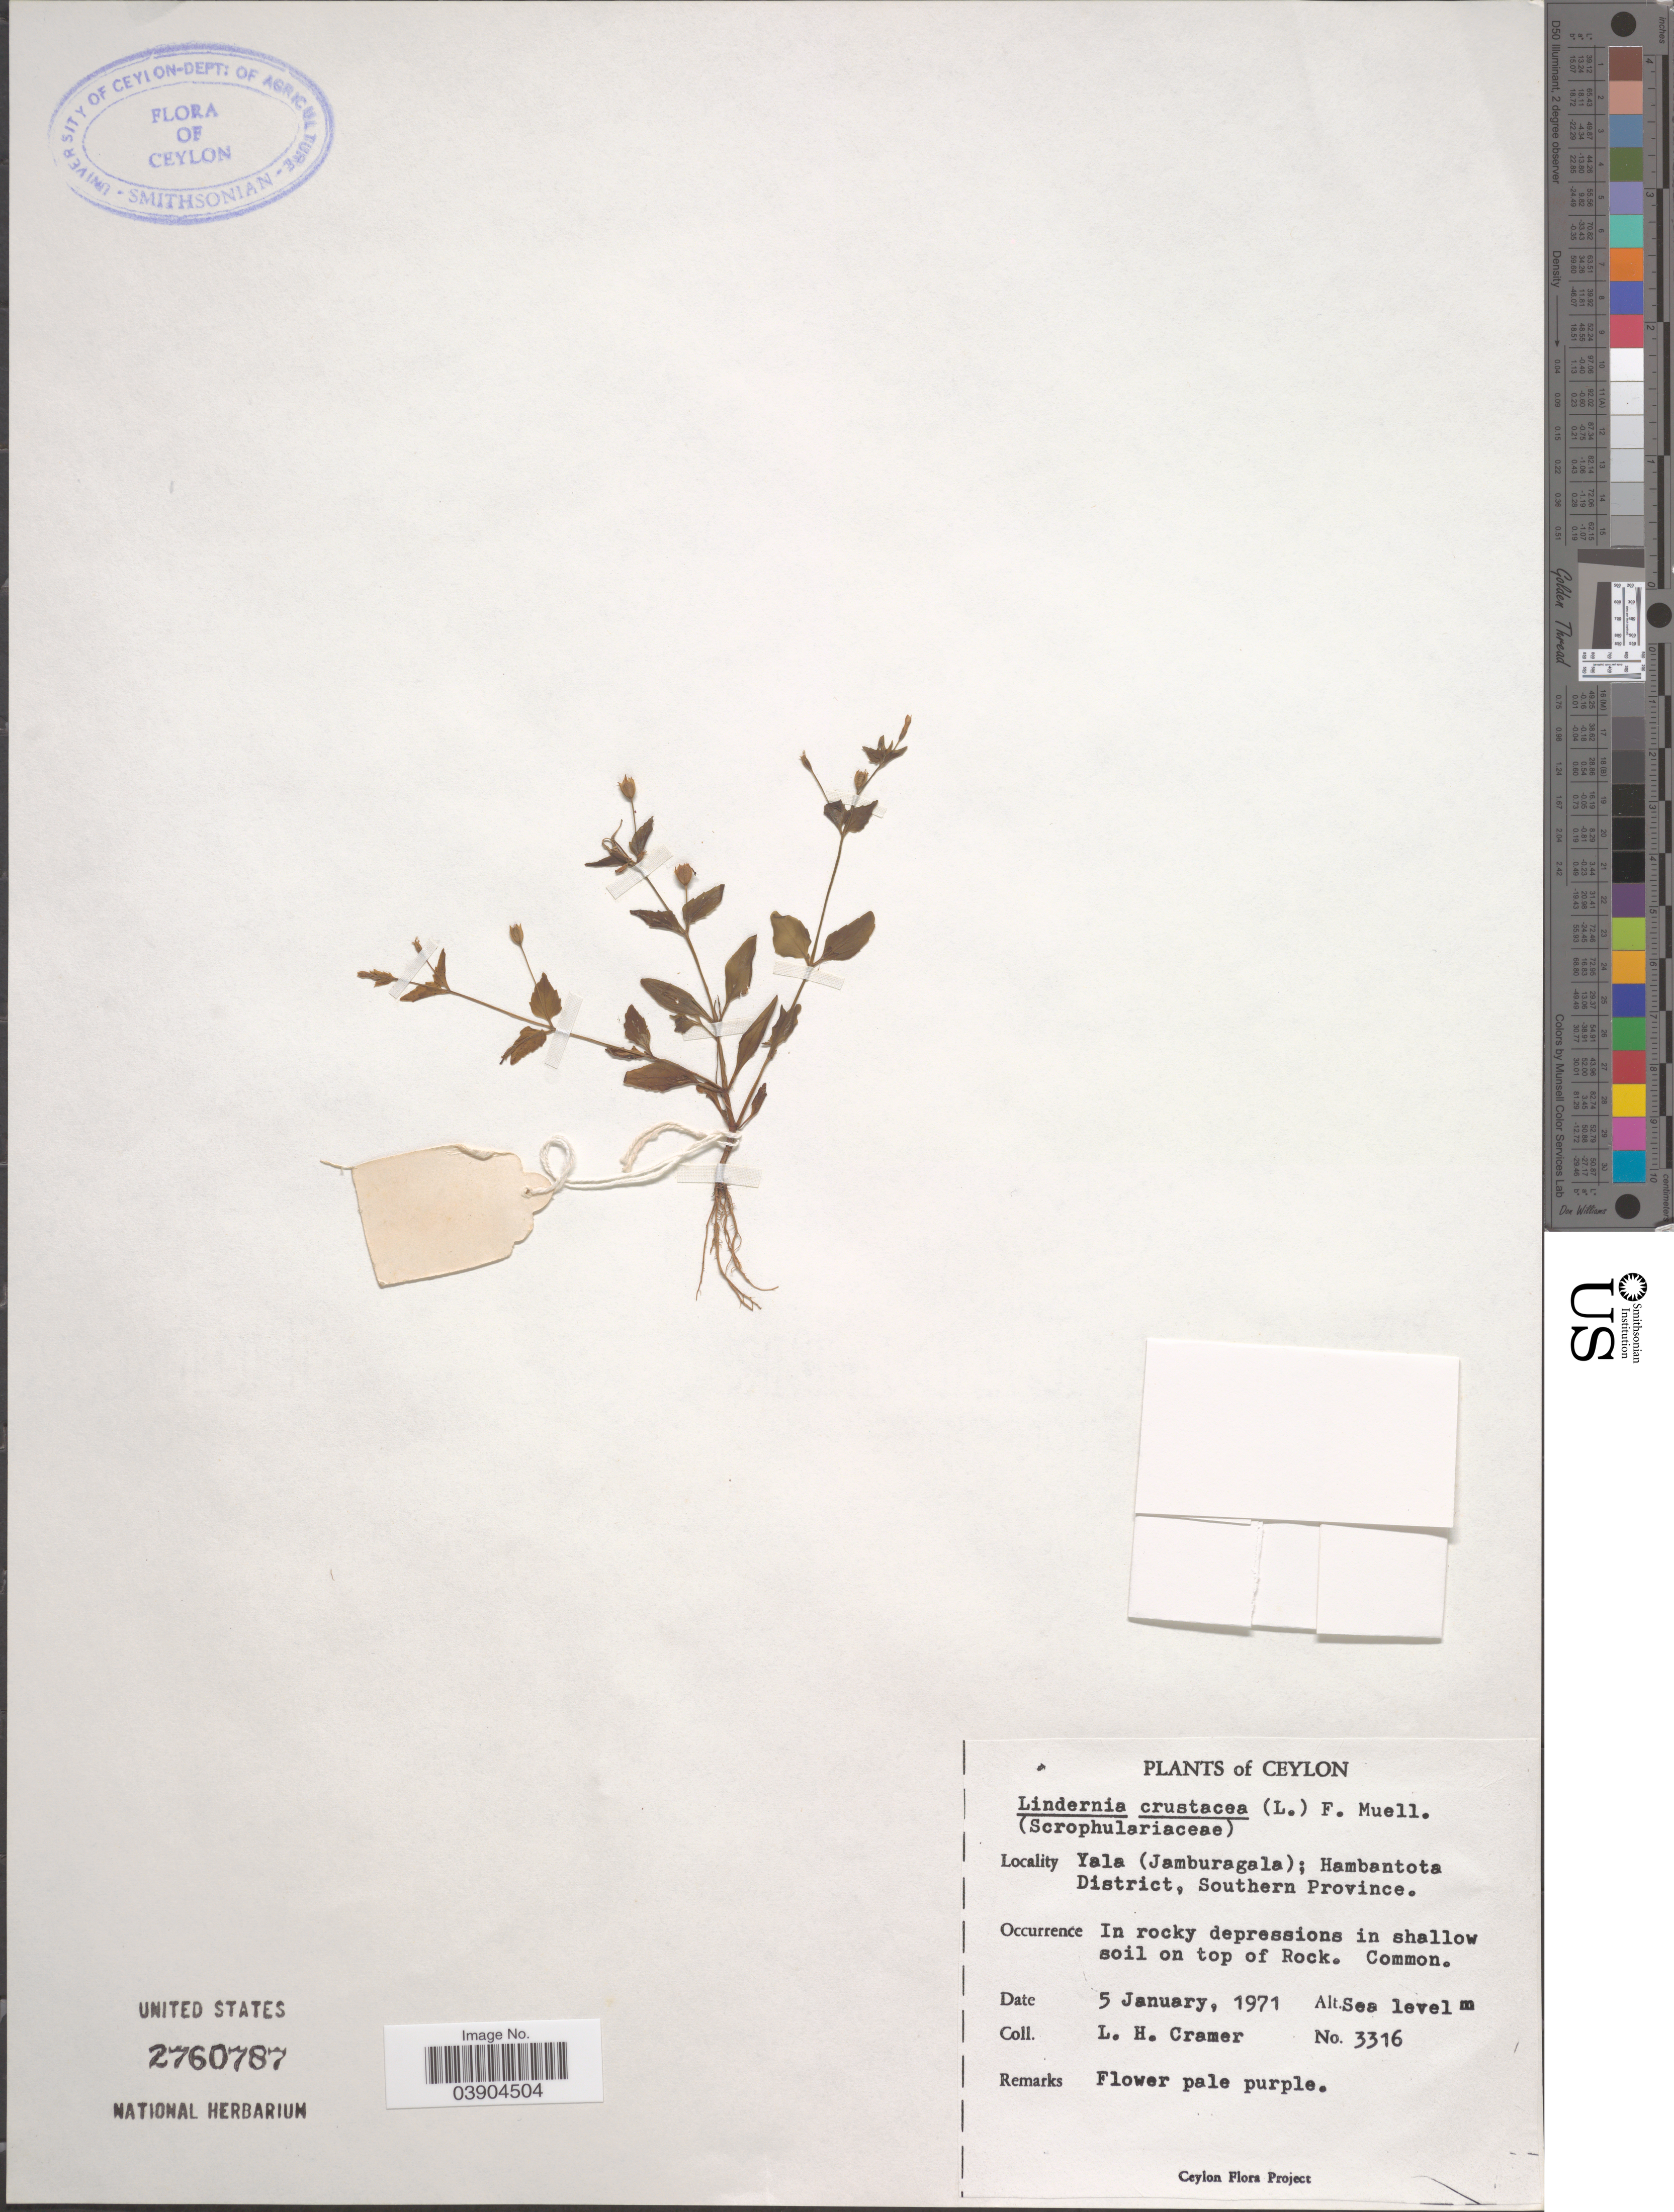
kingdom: Plantae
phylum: Tracheophyta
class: Magnoliopsida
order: Lamiales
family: Linderniaceae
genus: Lindernia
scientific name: Lindernia crustacea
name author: (L.) F. Muell.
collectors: L. H. Cramer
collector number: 3316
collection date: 1971-01-05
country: Sri Lanka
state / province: Southern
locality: Ceylon. Yala (Jamburagala); Hambantota District. In rocky depressions in shallow soil on top of Rock.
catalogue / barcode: US 2760787